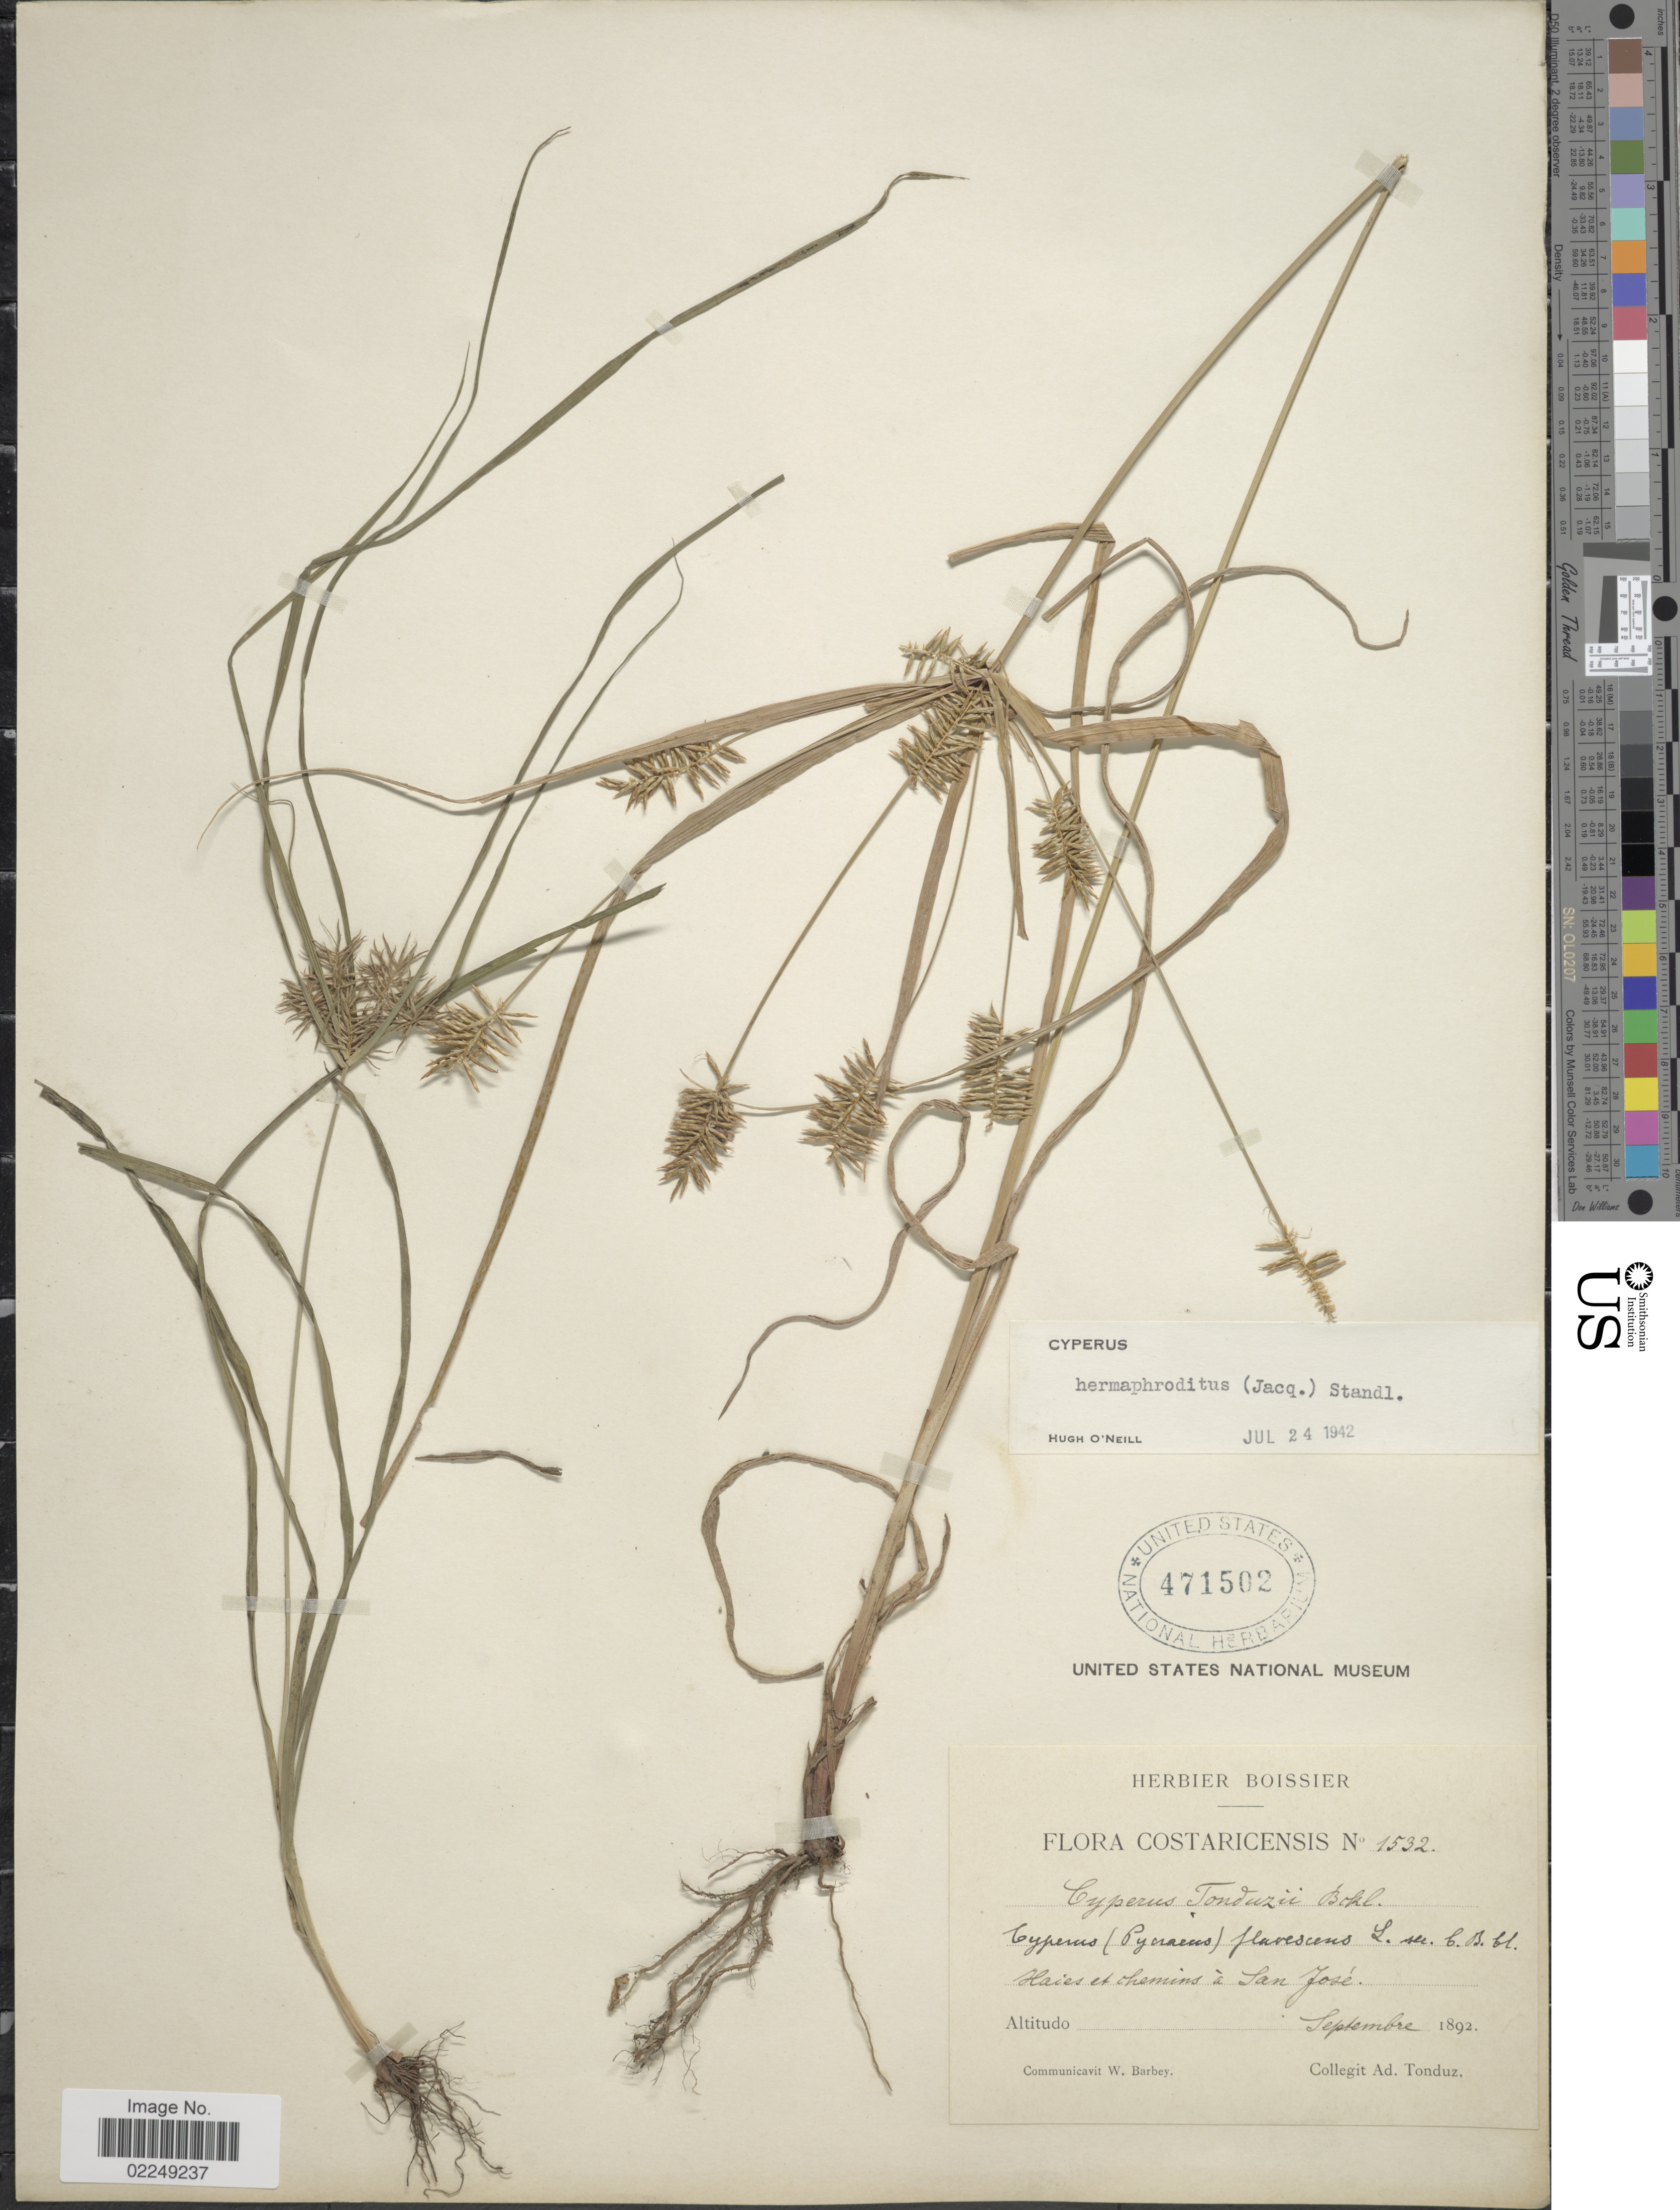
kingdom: Plantae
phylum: Tracheophyta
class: Liliopsida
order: Poales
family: Cyperaceae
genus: Cyperus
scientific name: Cyperus hermaphroditus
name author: (Jacq.) Standl.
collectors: A. Tonduz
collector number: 1532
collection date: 1892-09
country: Costa Rica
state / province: San José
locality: Haies et chemins a San Jose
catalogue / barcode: US 471502